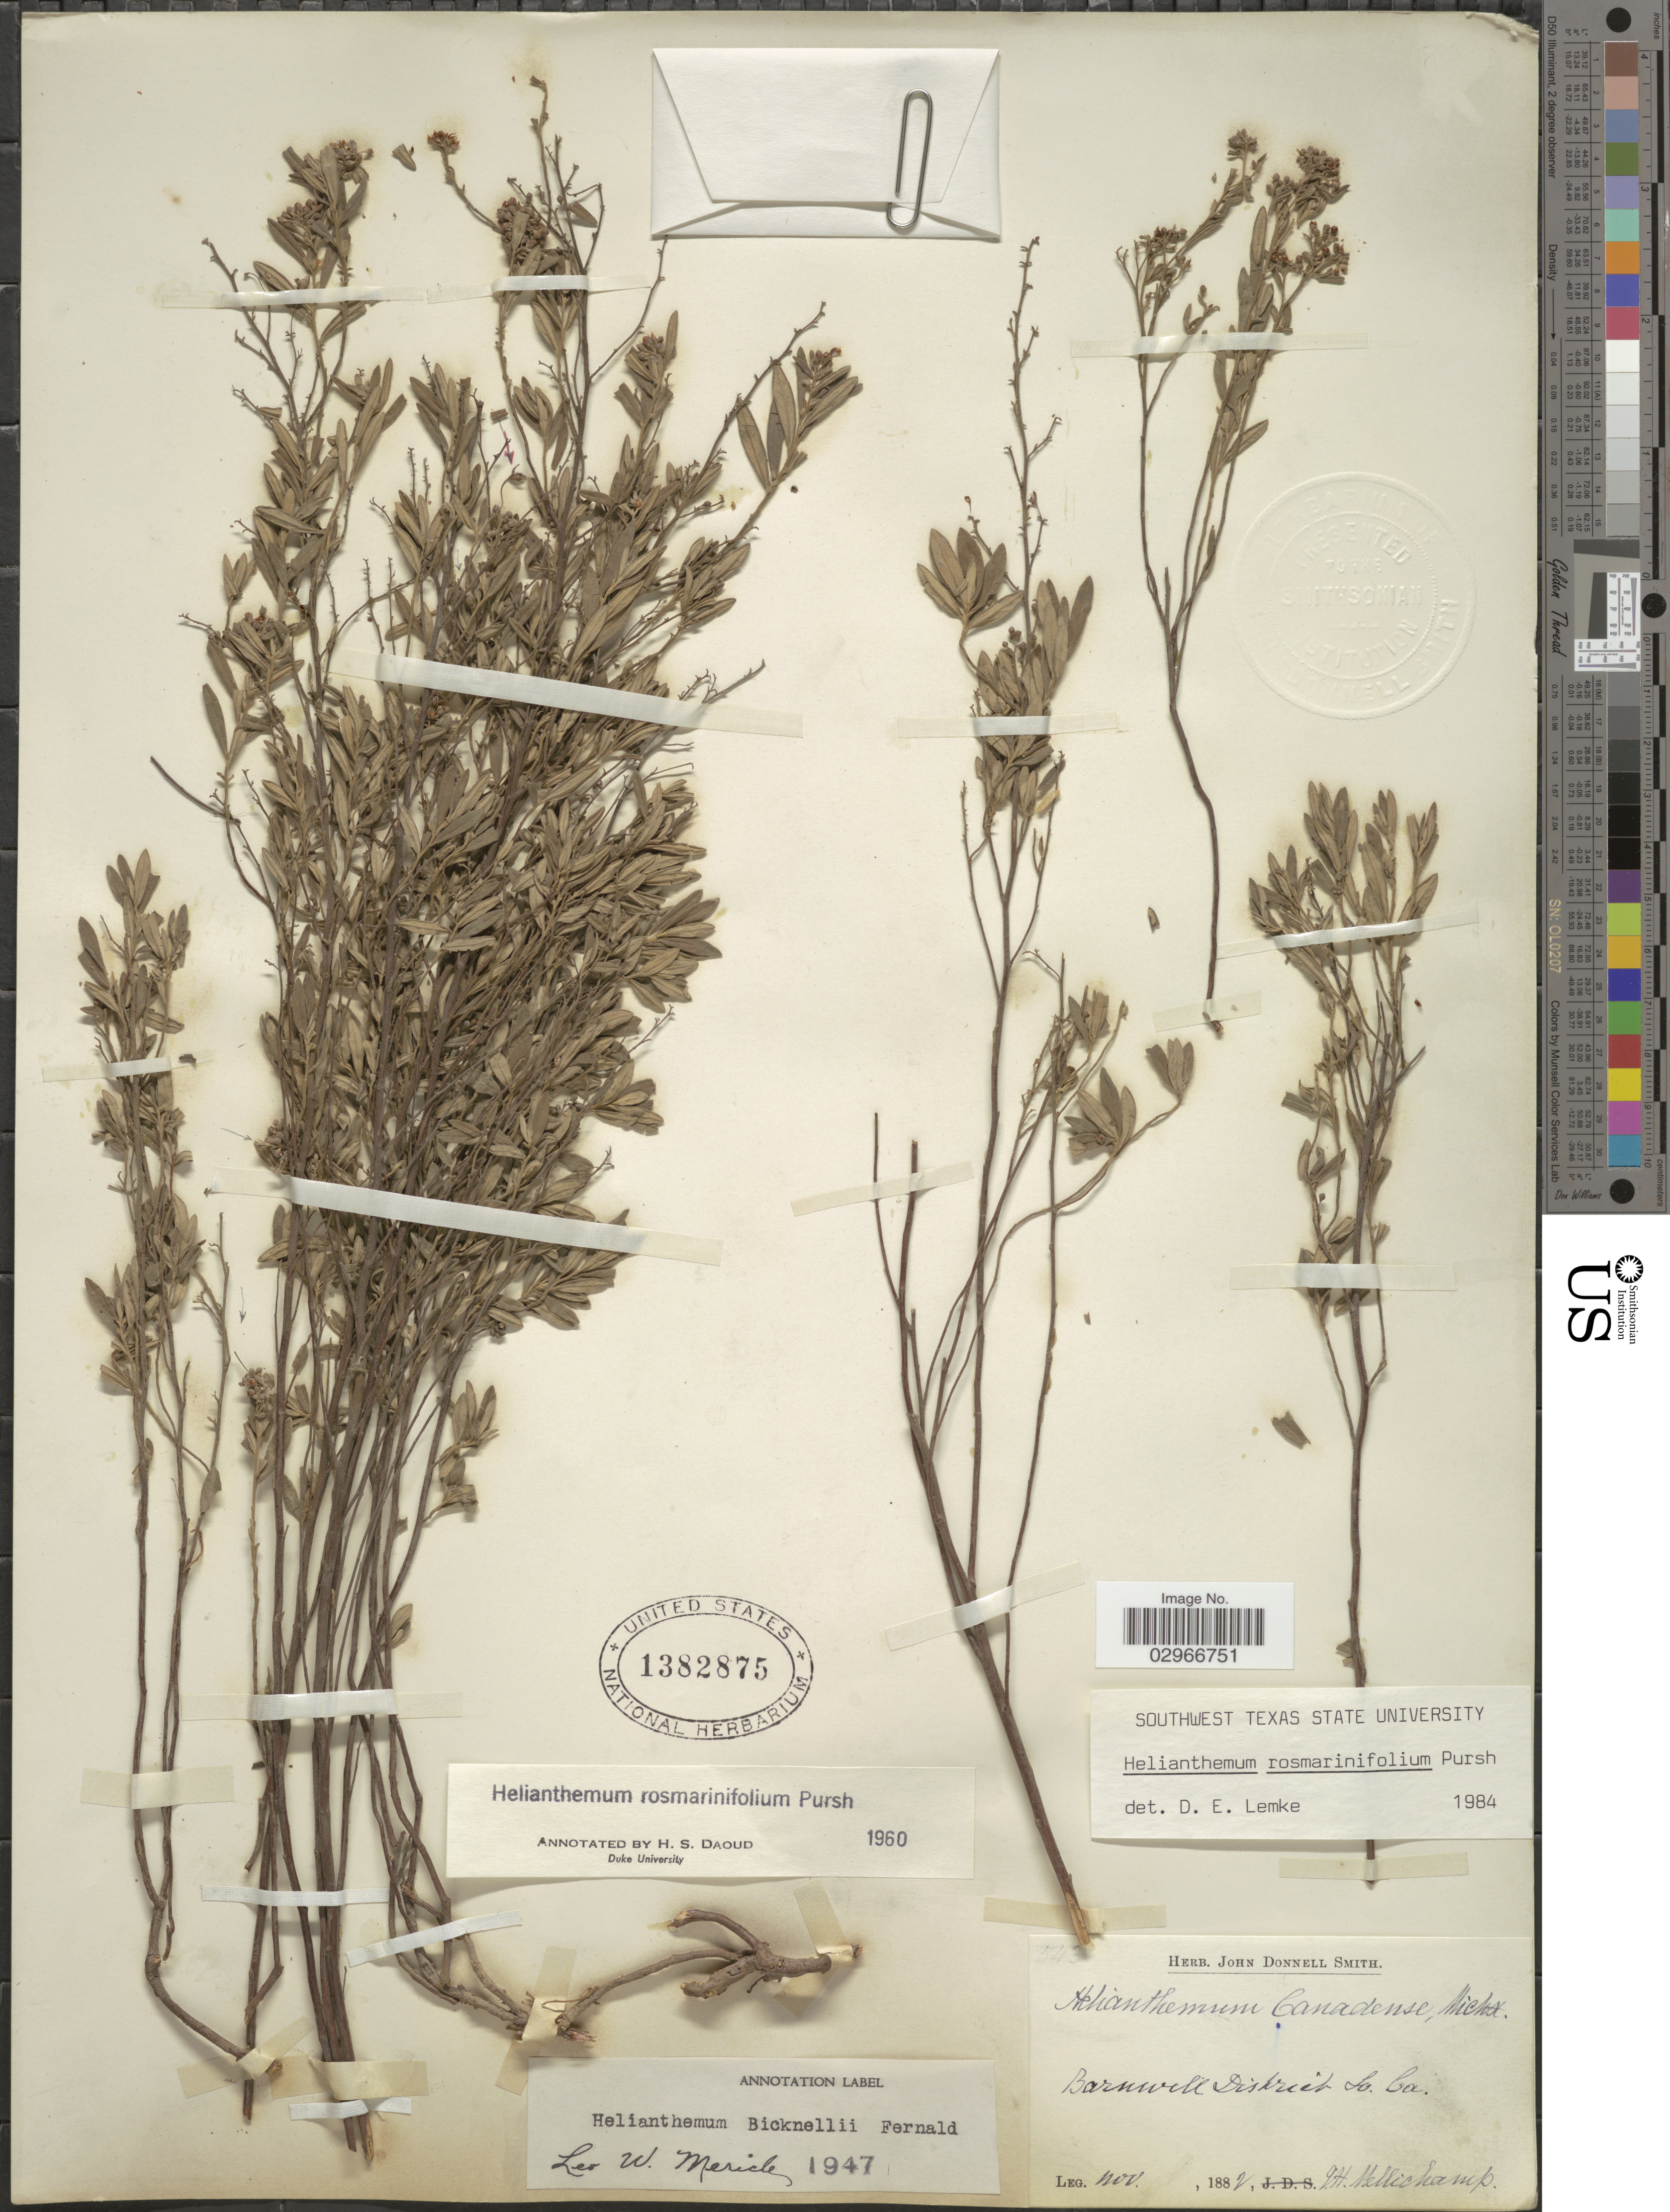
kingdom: Plantae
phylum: Tracheophyta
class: Magnoliopsida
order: Malvales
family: Cistaceae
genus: Helianthemum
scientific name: Helianthemum rosmarinifolium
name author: Pursh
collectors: J. H. Mellichamp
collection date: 1882-11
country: United States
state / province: South Carolina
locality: Barnwell District, So.Ca.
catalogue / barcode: US 1382875